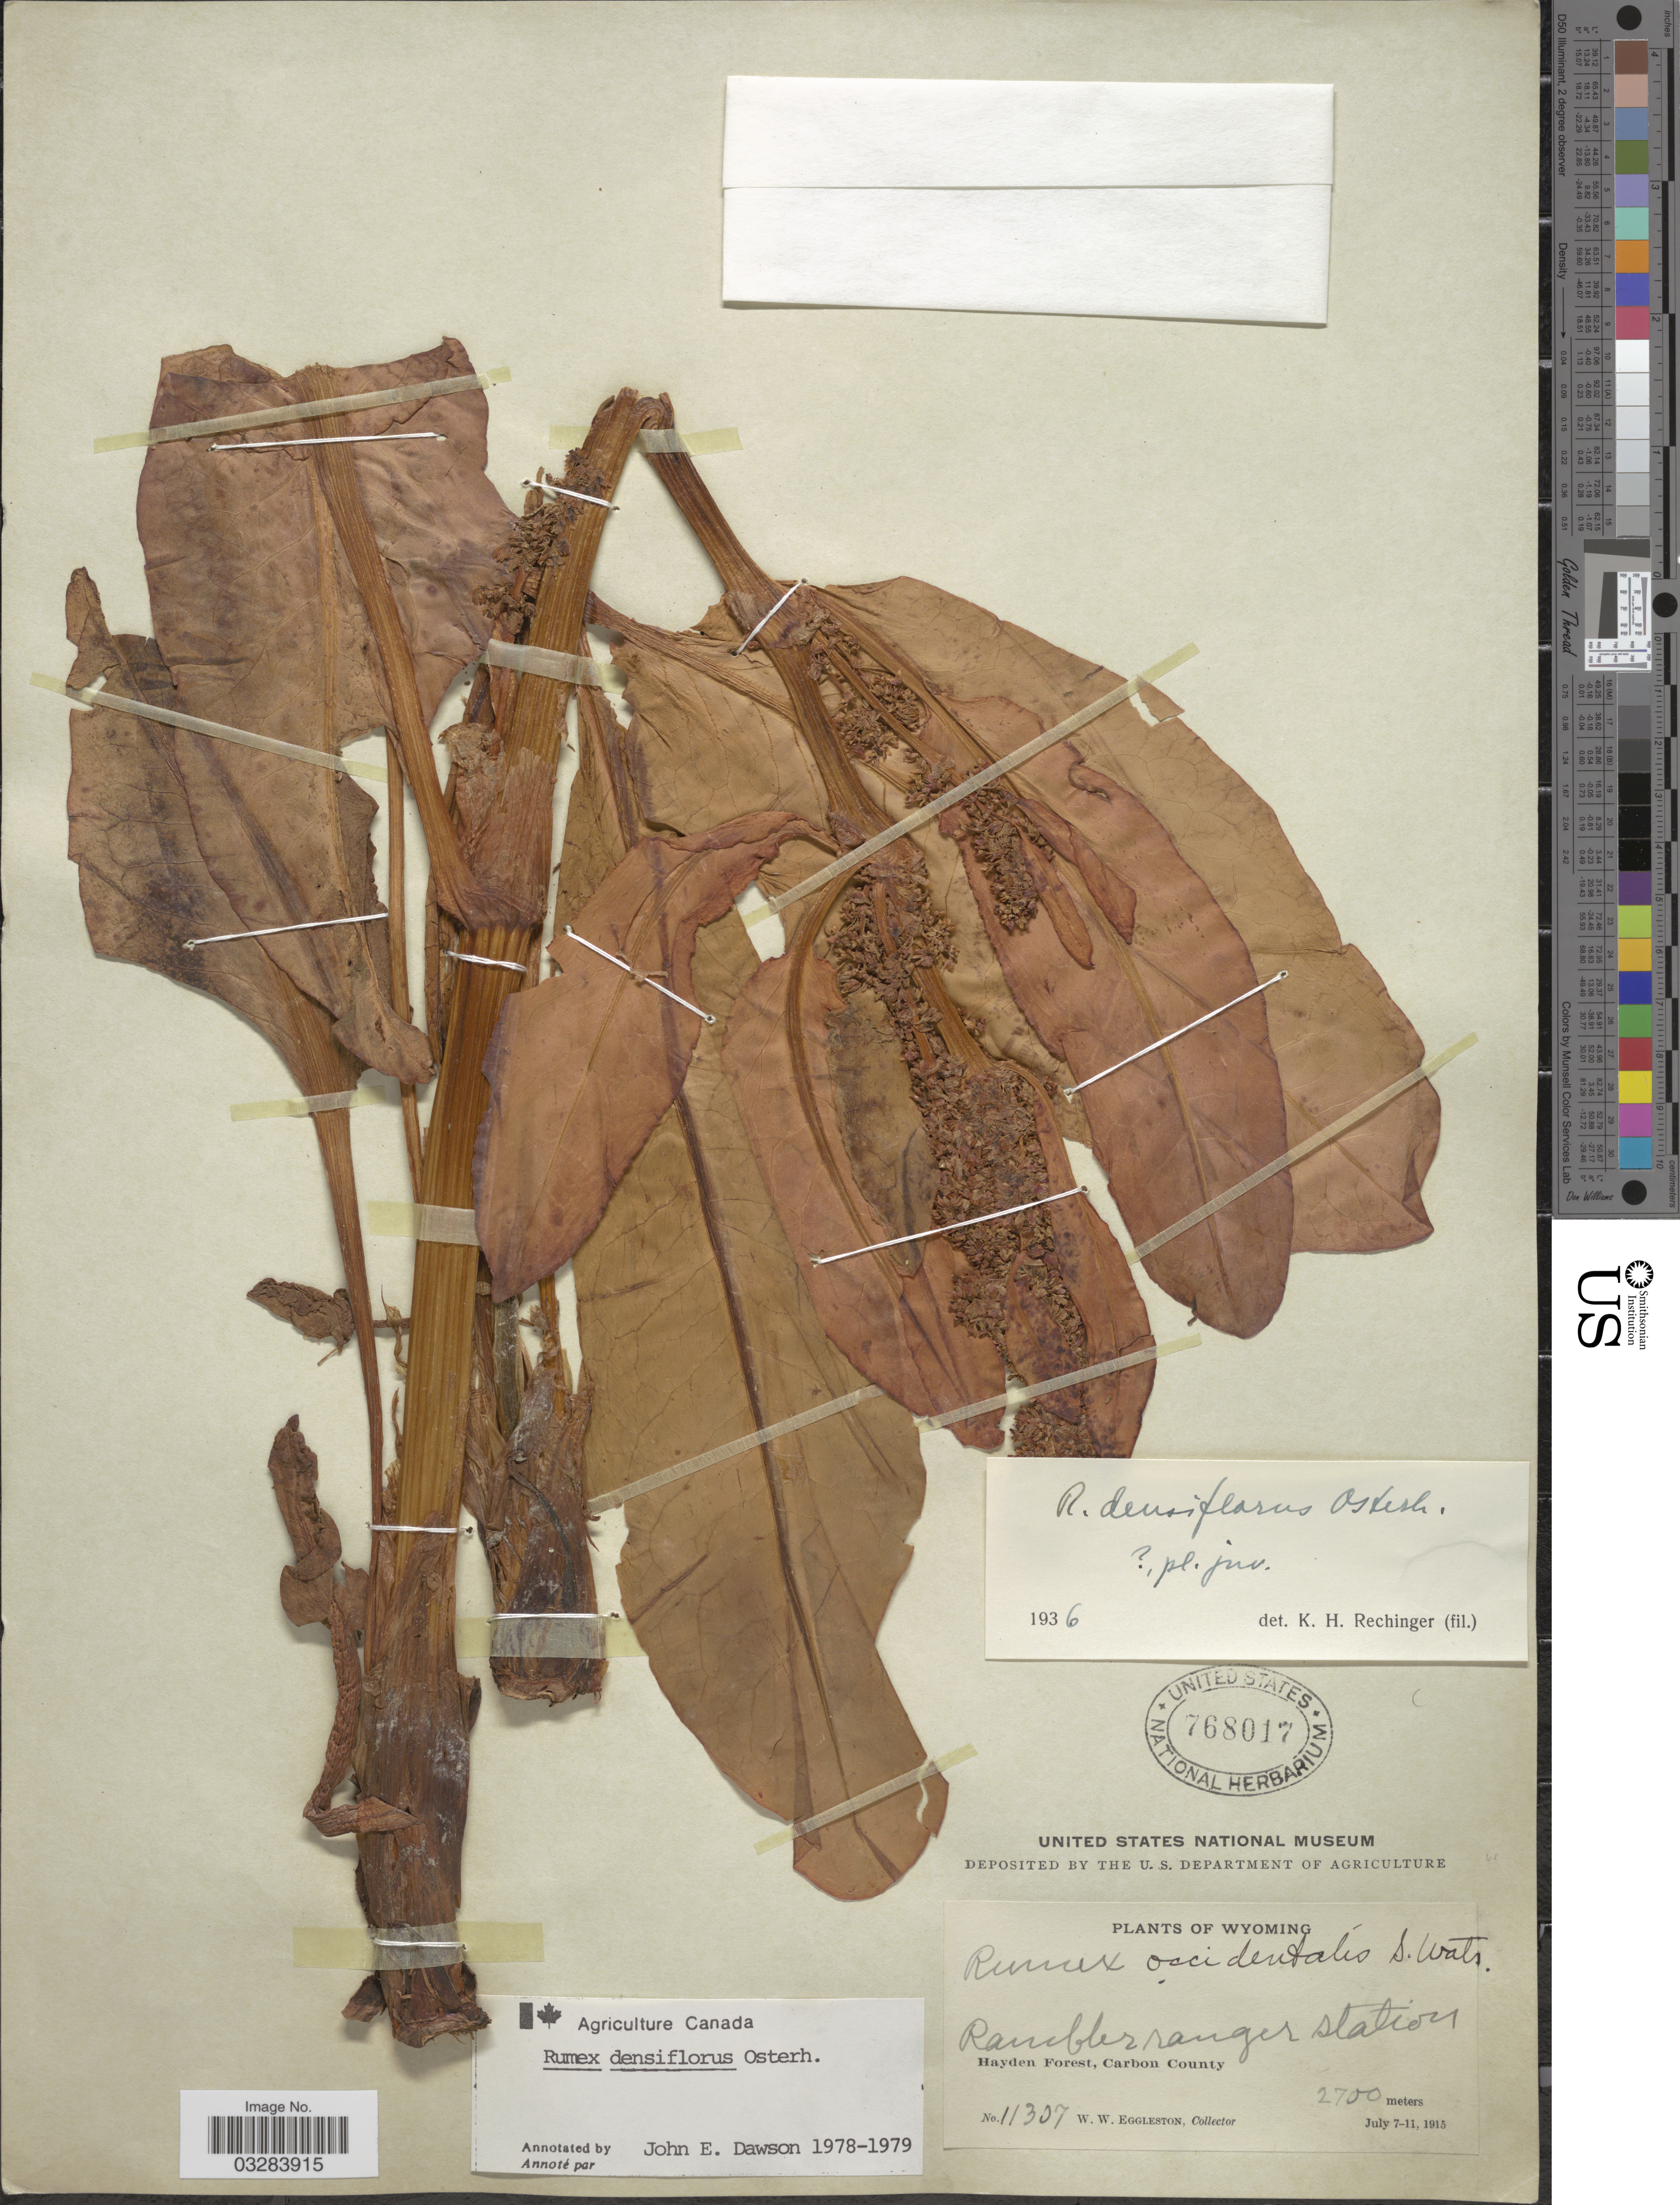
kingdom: Plantae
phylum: Tracheophyta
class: Magnoliopsida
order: Caryophyllales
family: Polygonaceae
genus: Rumex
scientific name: Rumex densiflorus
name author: Osterh.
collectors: W. W. Eggleston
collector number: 11307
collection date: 1915-07-07/1915-07-11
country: United States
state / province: Wyoming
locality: Rambler ranger station. Hayden Forest, Carbon County.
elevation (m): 2700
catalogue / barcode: US 768017